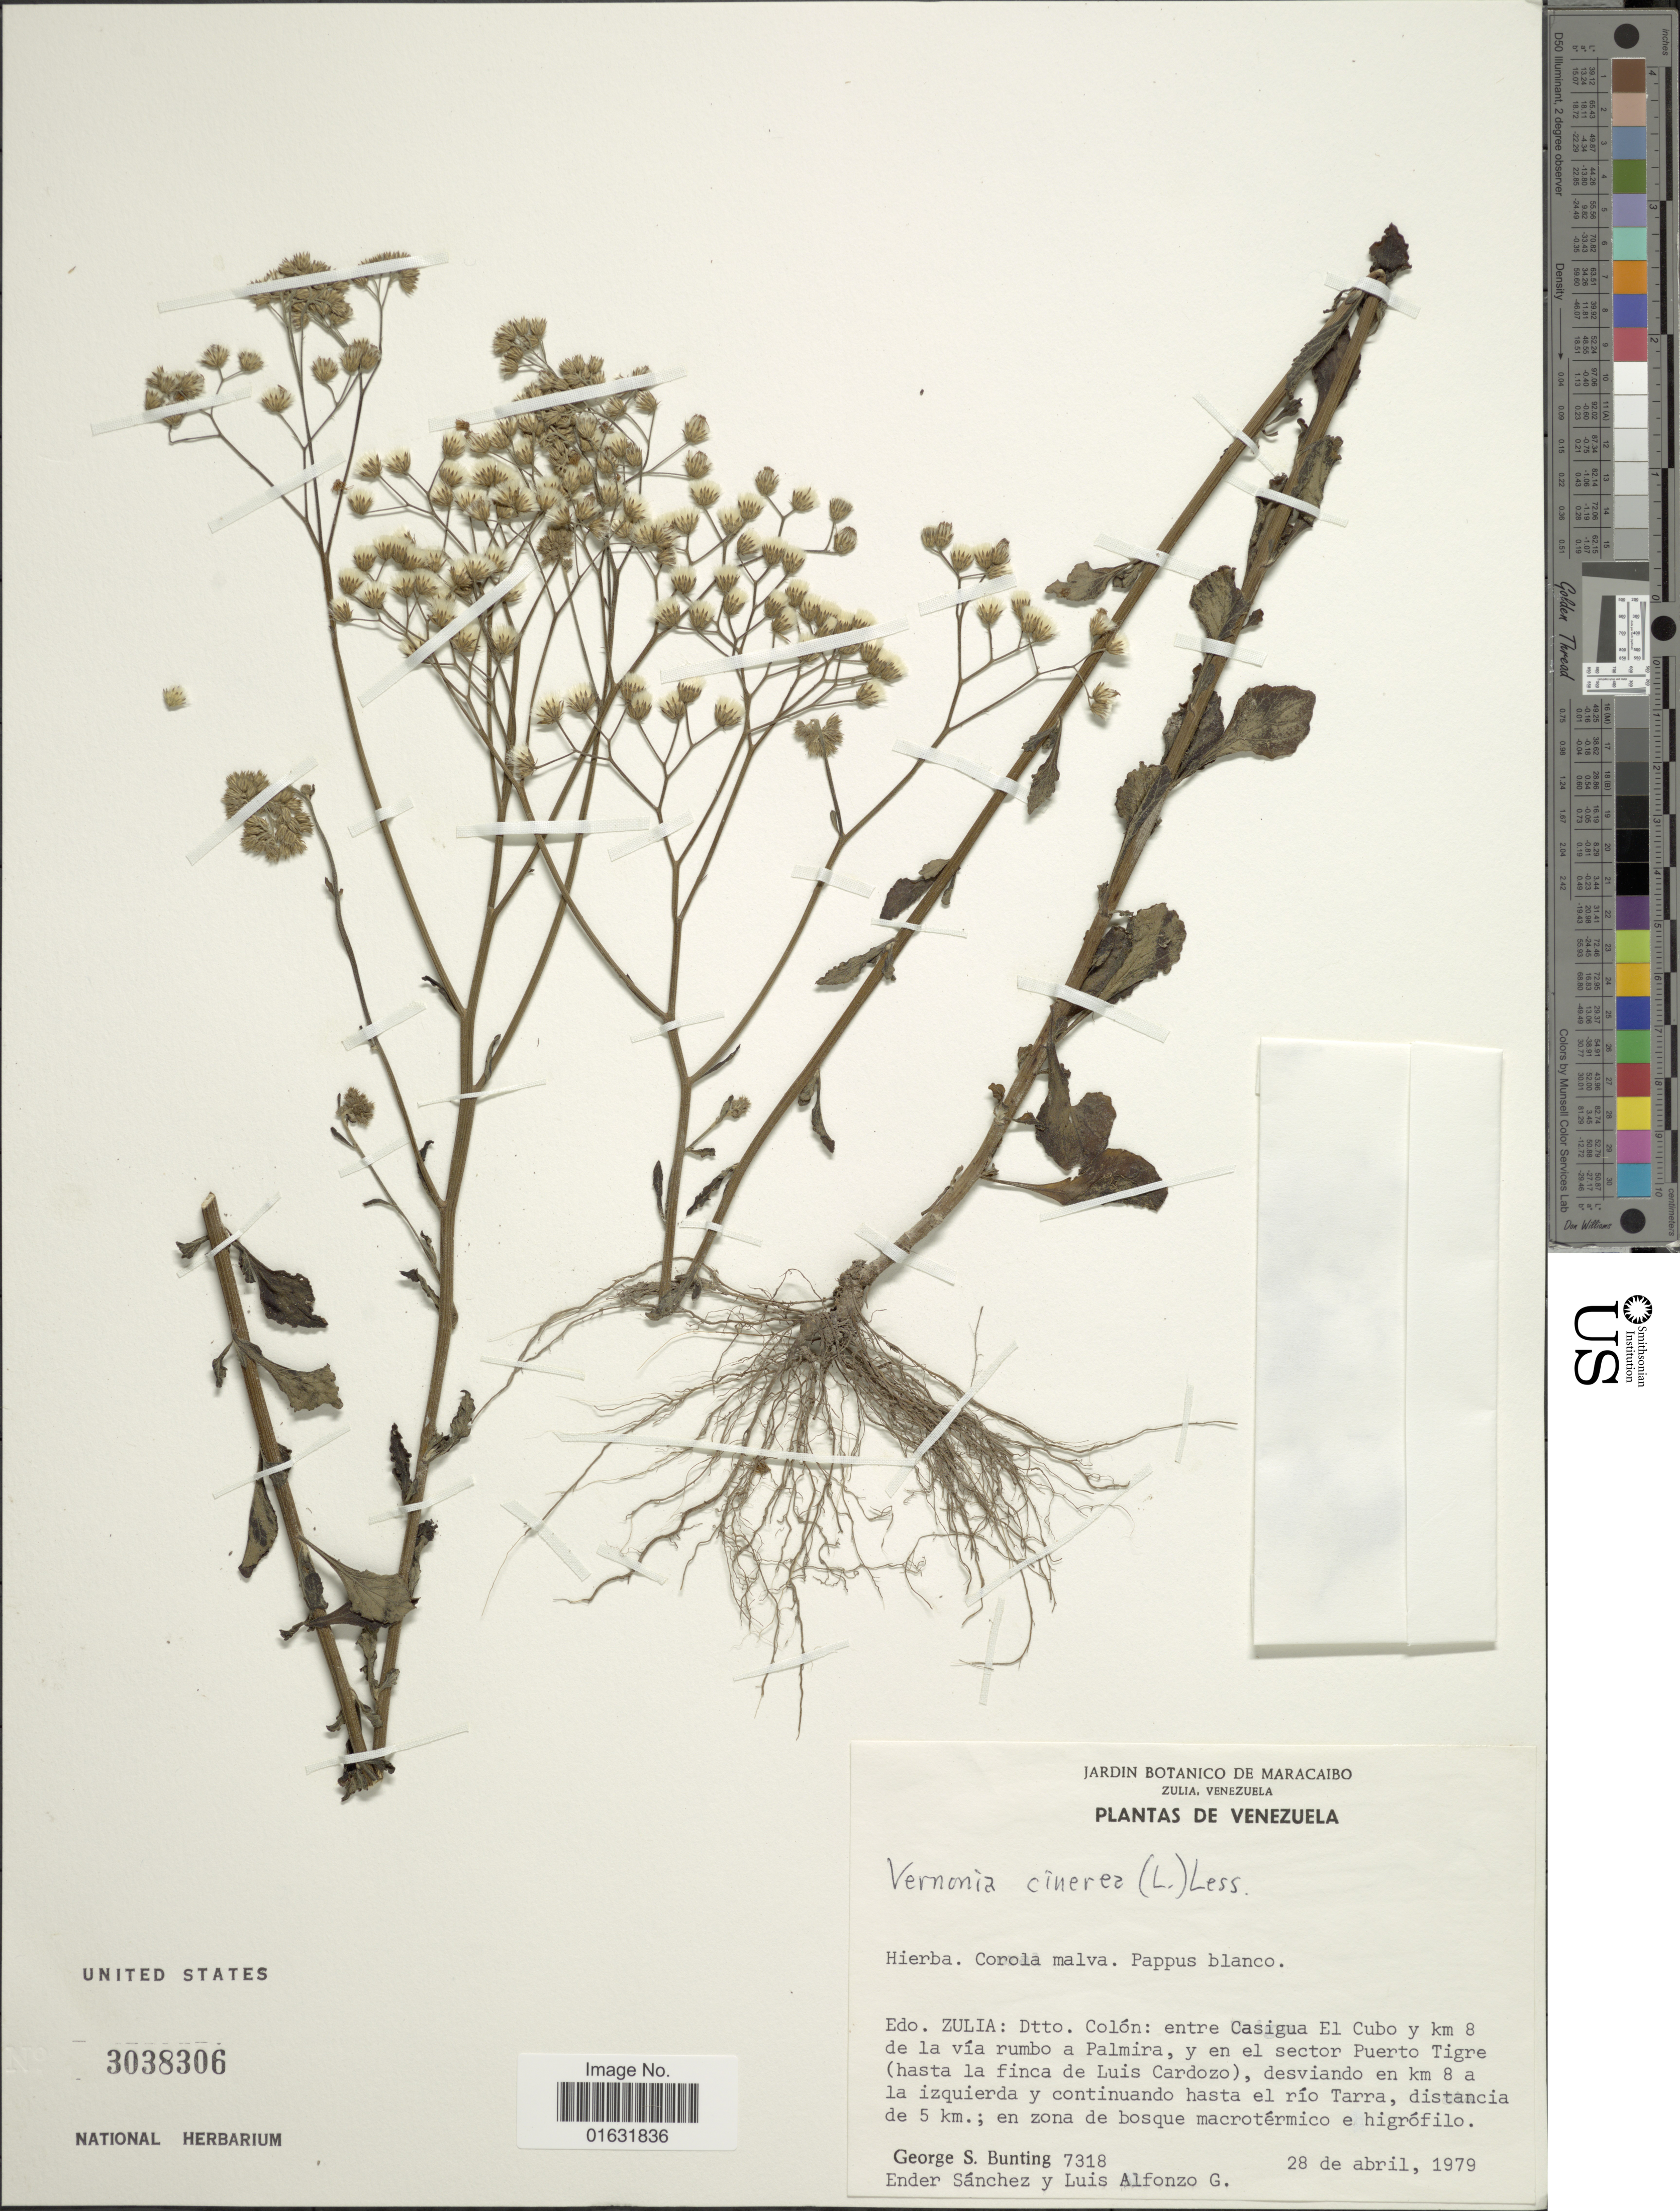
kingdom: Plantae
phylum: Tracheophyta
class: Magnoliopsida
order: Asterales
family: Asteraceae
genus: Cyanthillium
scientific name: Cyanthillium cinereum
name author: (L.) H. Rob.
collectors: G. S. Bunting, E. Sanchez & L. Alfonzo G.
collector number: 7318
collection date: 1979-04-28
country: Venezuela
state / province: Zulia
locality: Dtto. Colon: entre Casigua El Cubo y km 8 de las via rumbo a Palmira, y en el sector Puerto Tigre (hasta la finca de Luis Cardozo), desviando en km 8 a la izquierda y continuando hasta el rio Tarra, distancia de 5 km; en zona de bosque macrotermico e higrofilo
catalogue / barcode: US 3038306